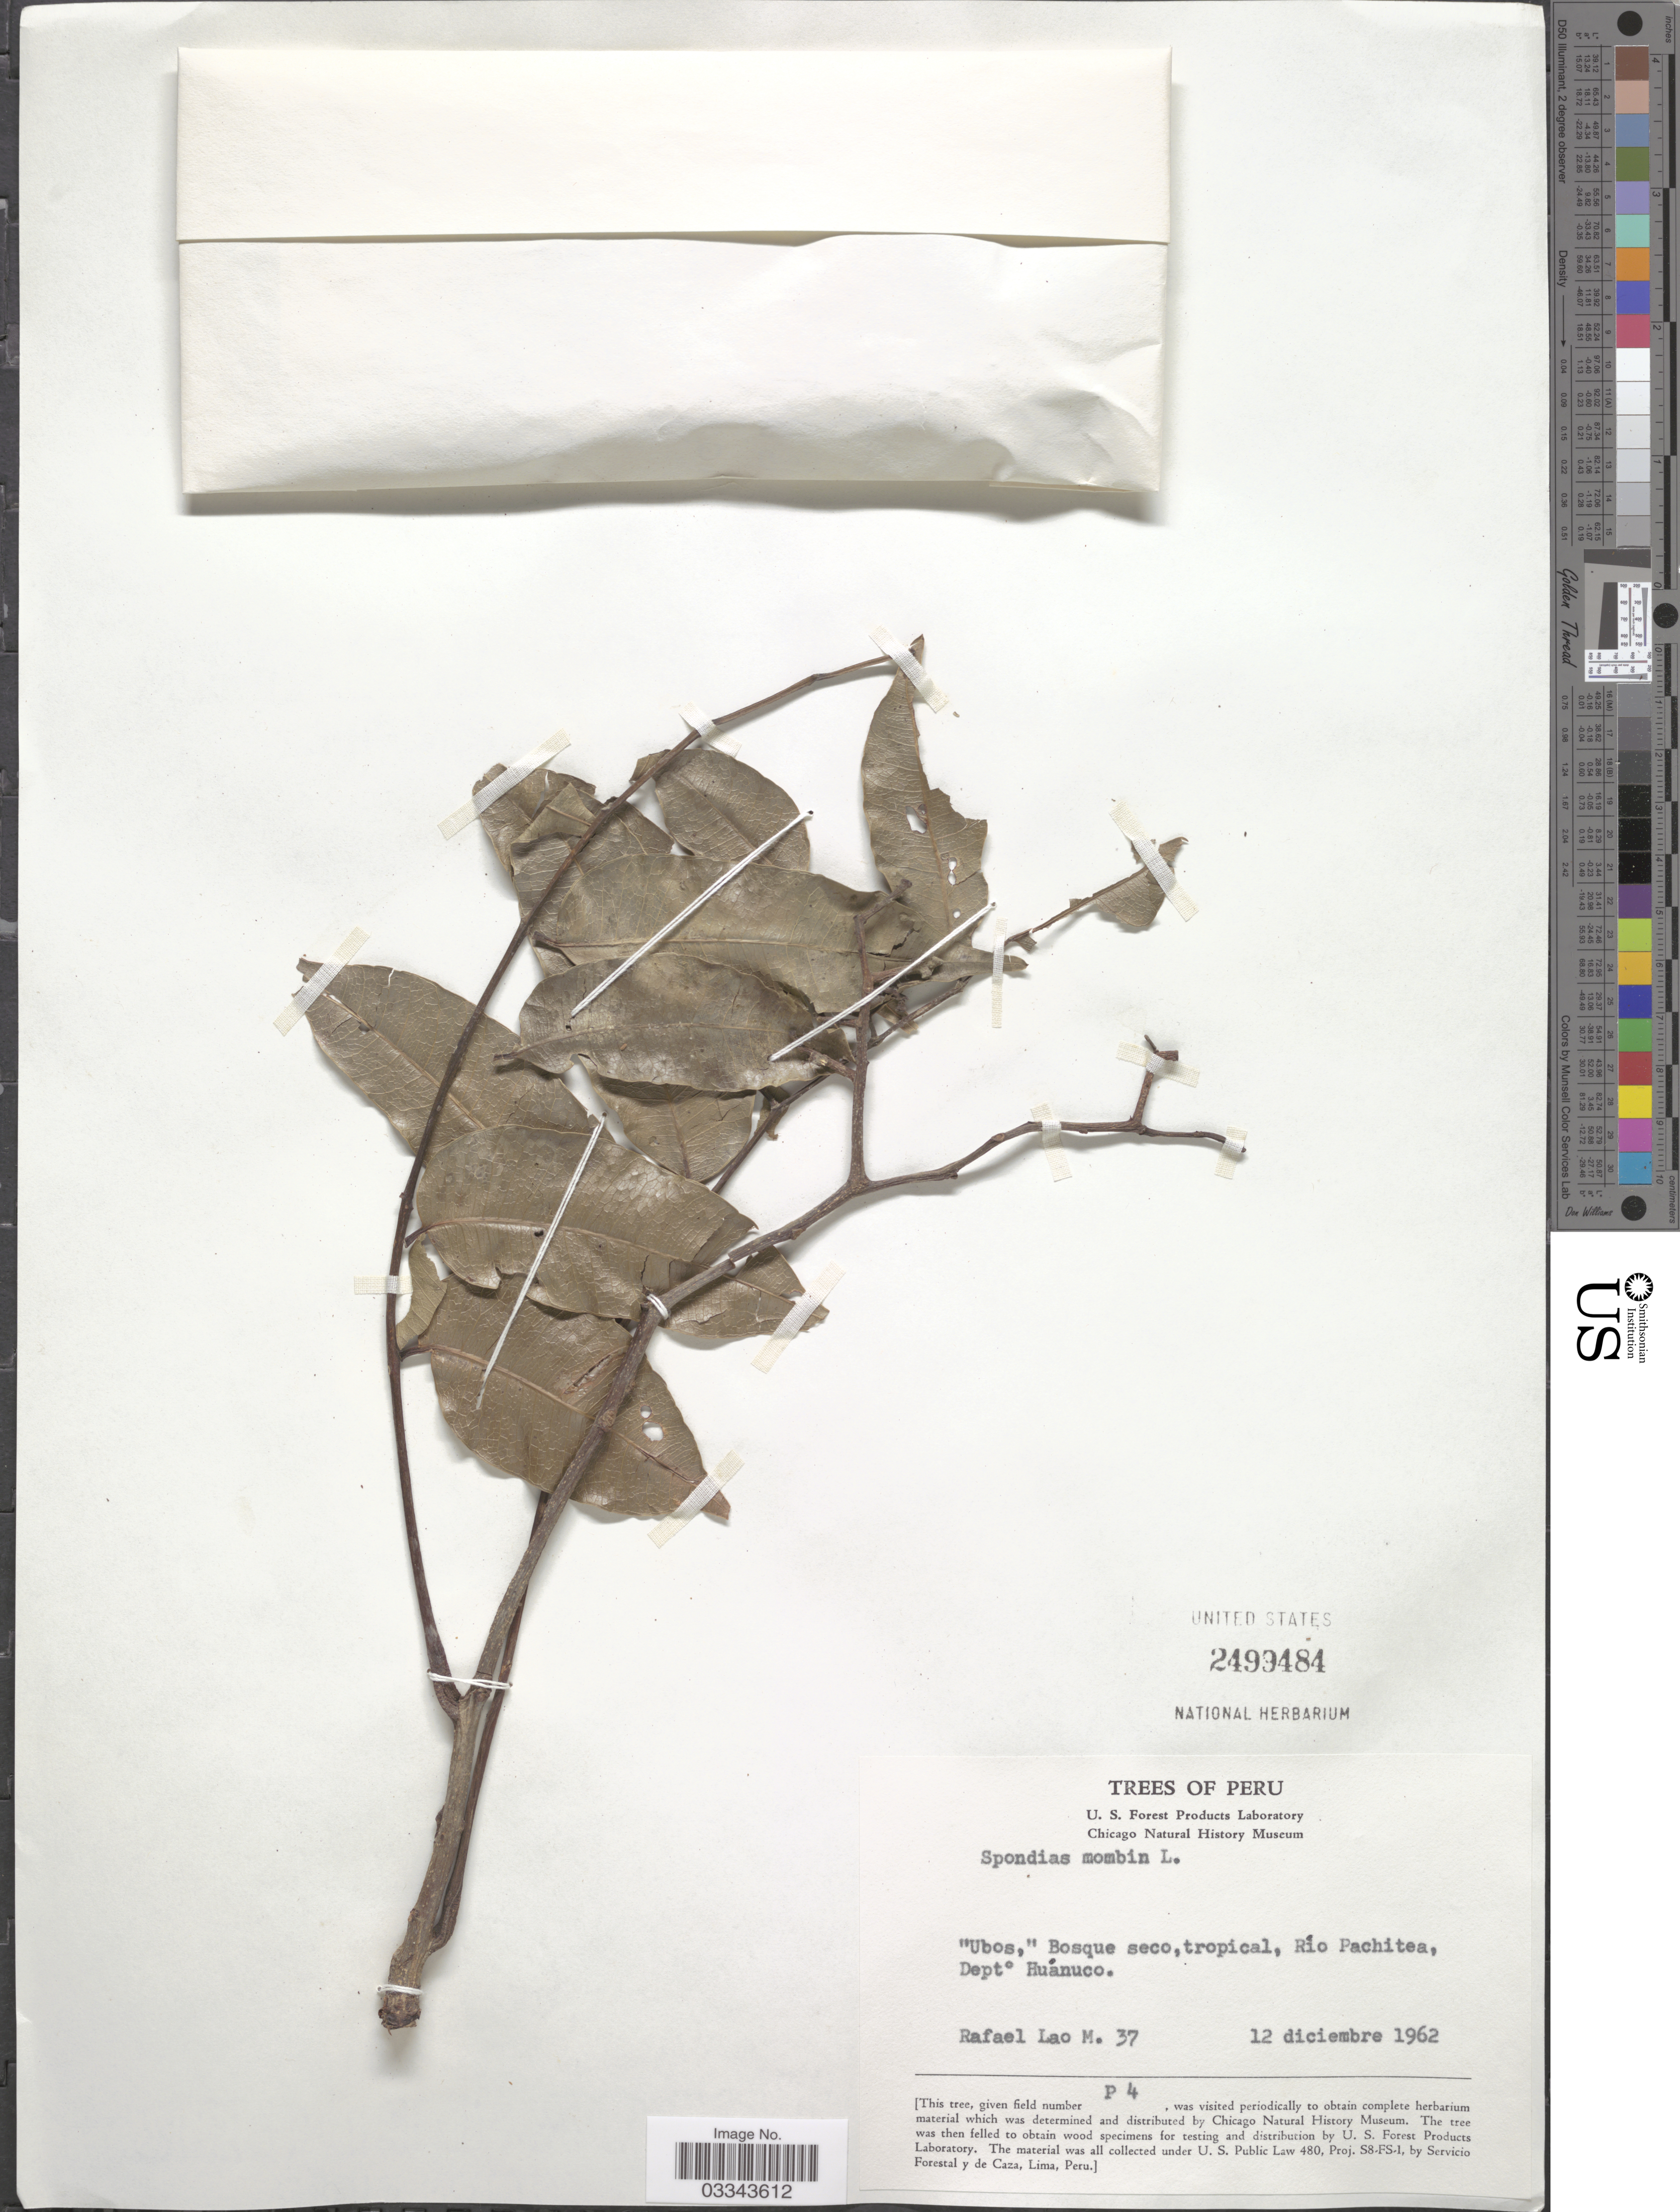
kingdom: Plantae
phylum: Tracheophyta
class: Magnoliopsida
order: Sapindales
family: Anacardiaceae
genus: Spondias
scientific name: Spondias mombin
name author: L.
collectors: R. Lao M.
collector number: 37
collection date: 1962-12-12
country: Peru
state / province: Huánuco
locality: Bosque seco, tropical, Río Pachitea, Dept° Huánuco.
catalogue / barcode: US 2499484